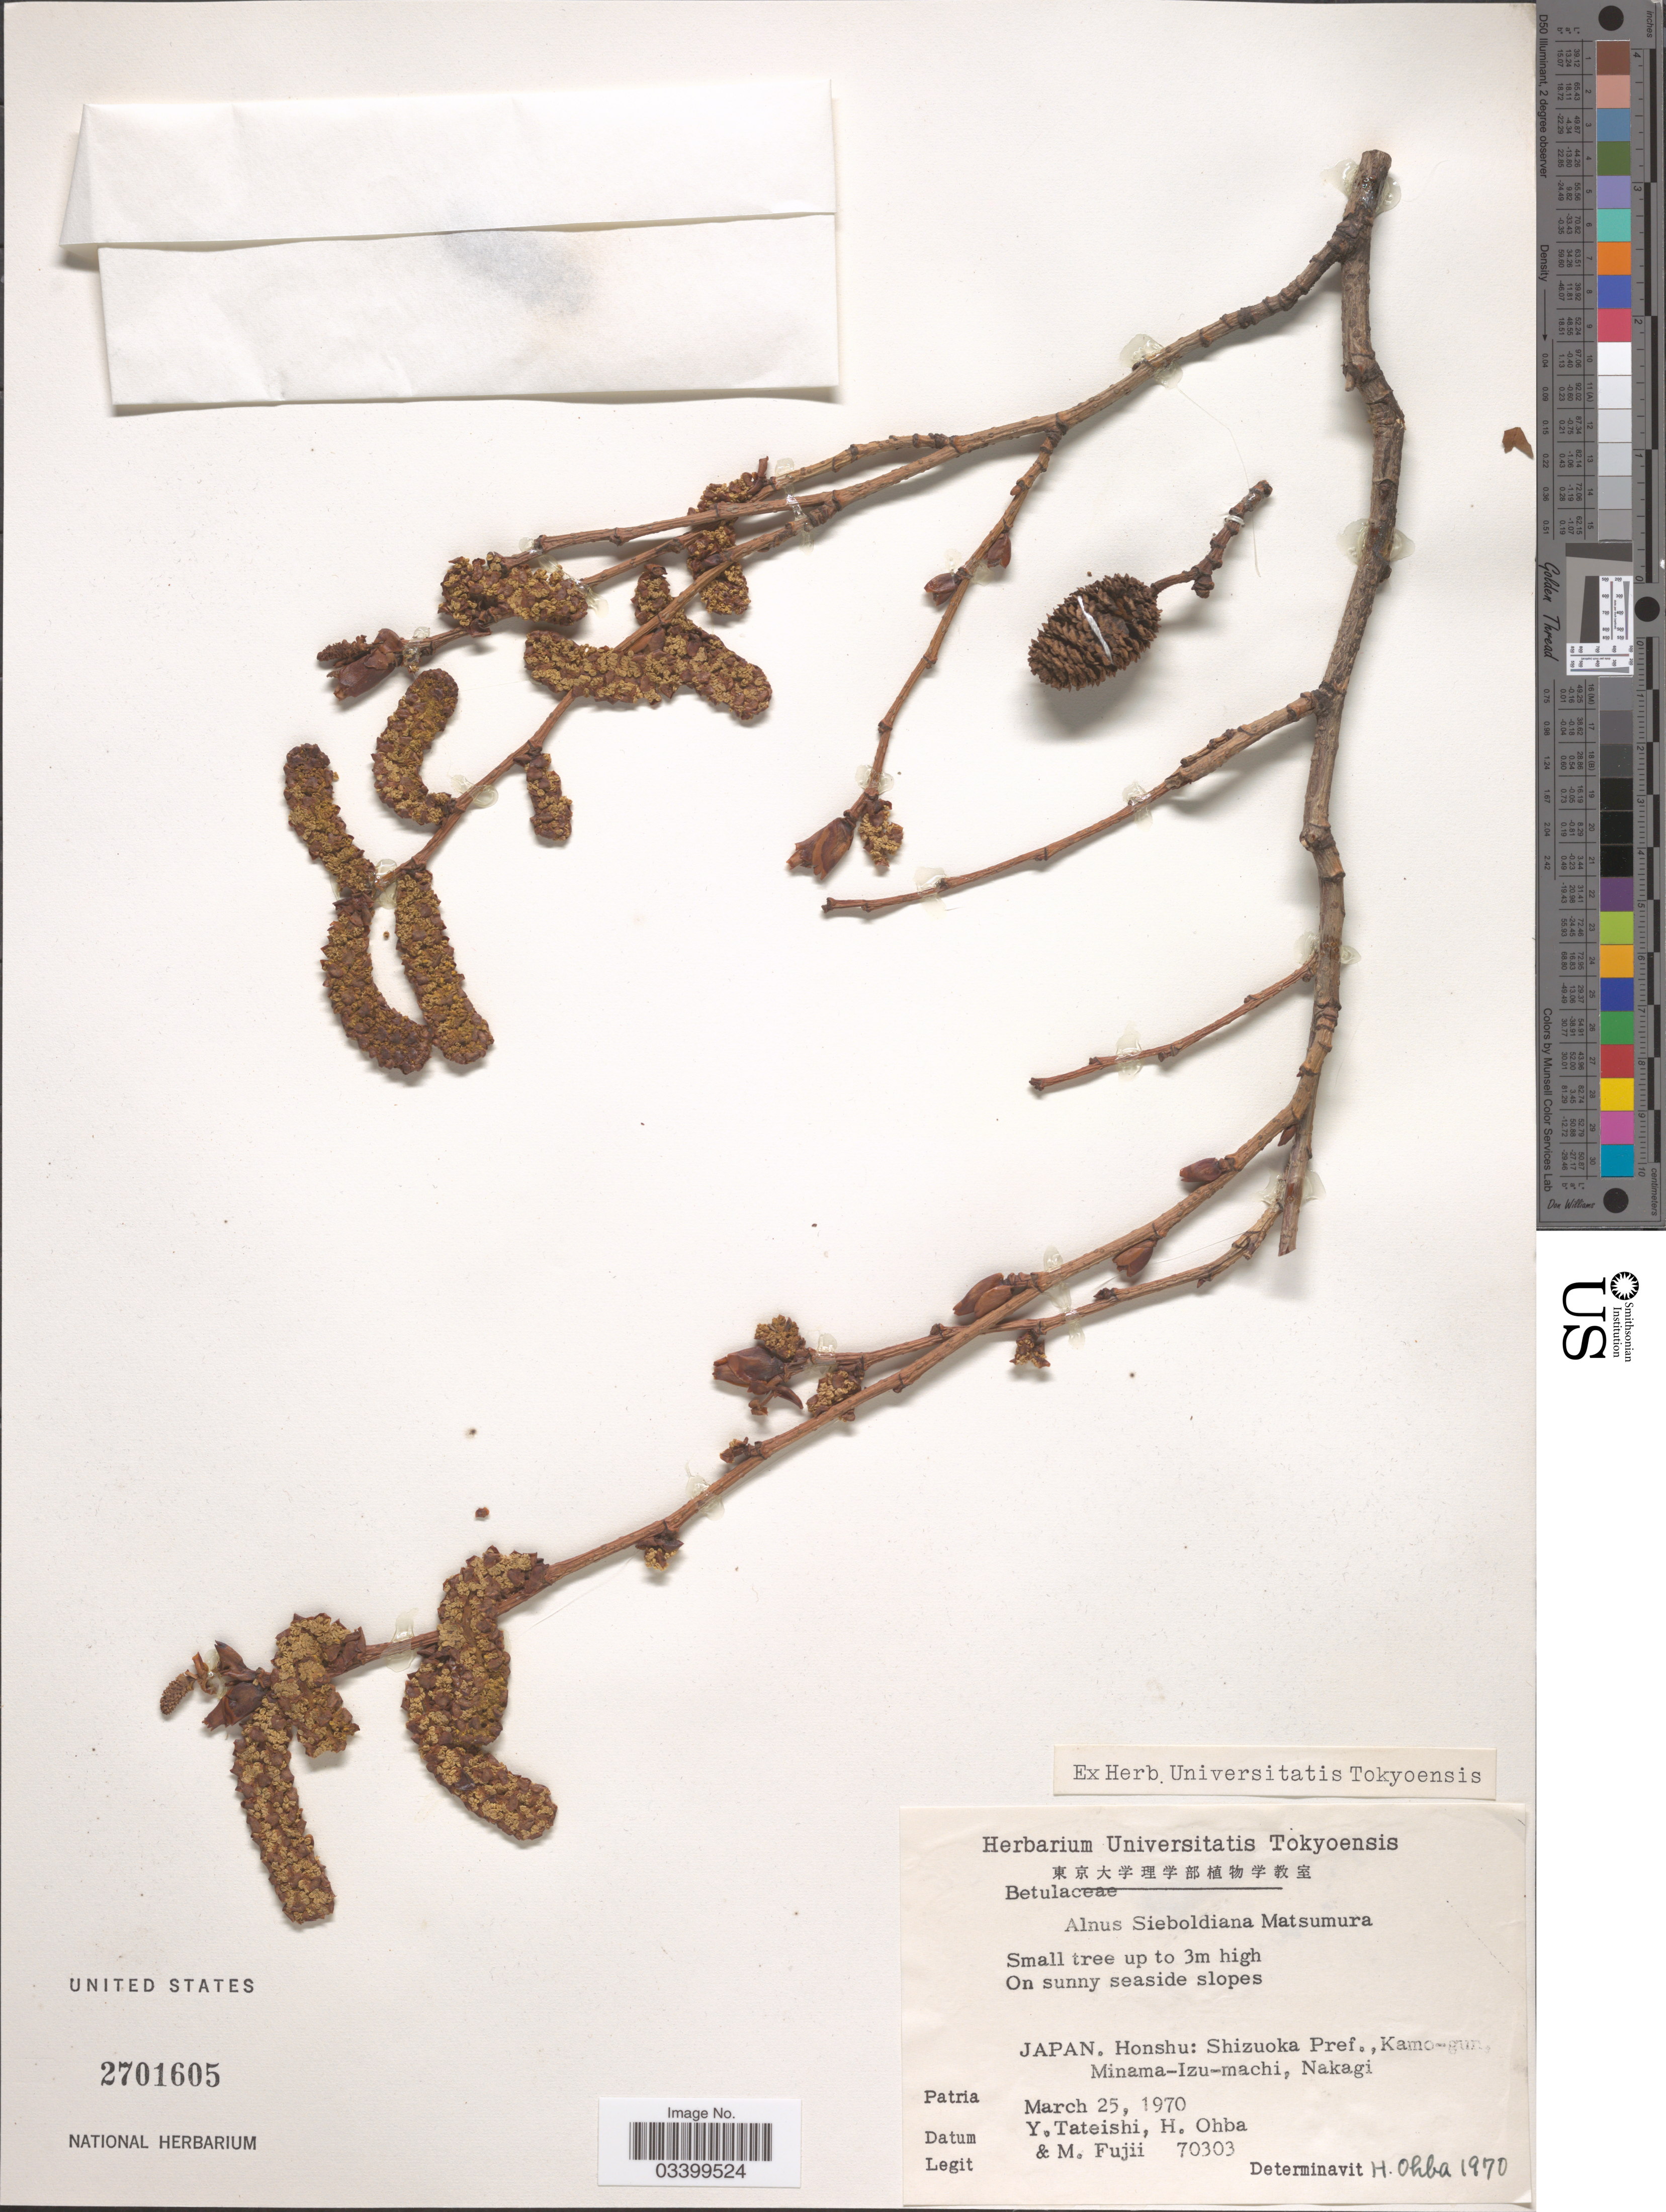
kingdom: Plantae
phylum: Tracheophyta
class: Magnoliopsida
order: Fagales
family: Betulaceae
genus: Alnus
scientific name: Alnus sieboldiana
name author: Matsum.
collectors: Y. Tateishi, H. Ohba & M. T. Fujii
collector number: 70303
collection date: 1970-03-25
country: Japan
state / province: Sizuoka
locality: Honhsu: Shizuoka Pref., Kamo-gun, Minama-Izu-machi, Nakagi.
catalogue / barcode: US 2701605